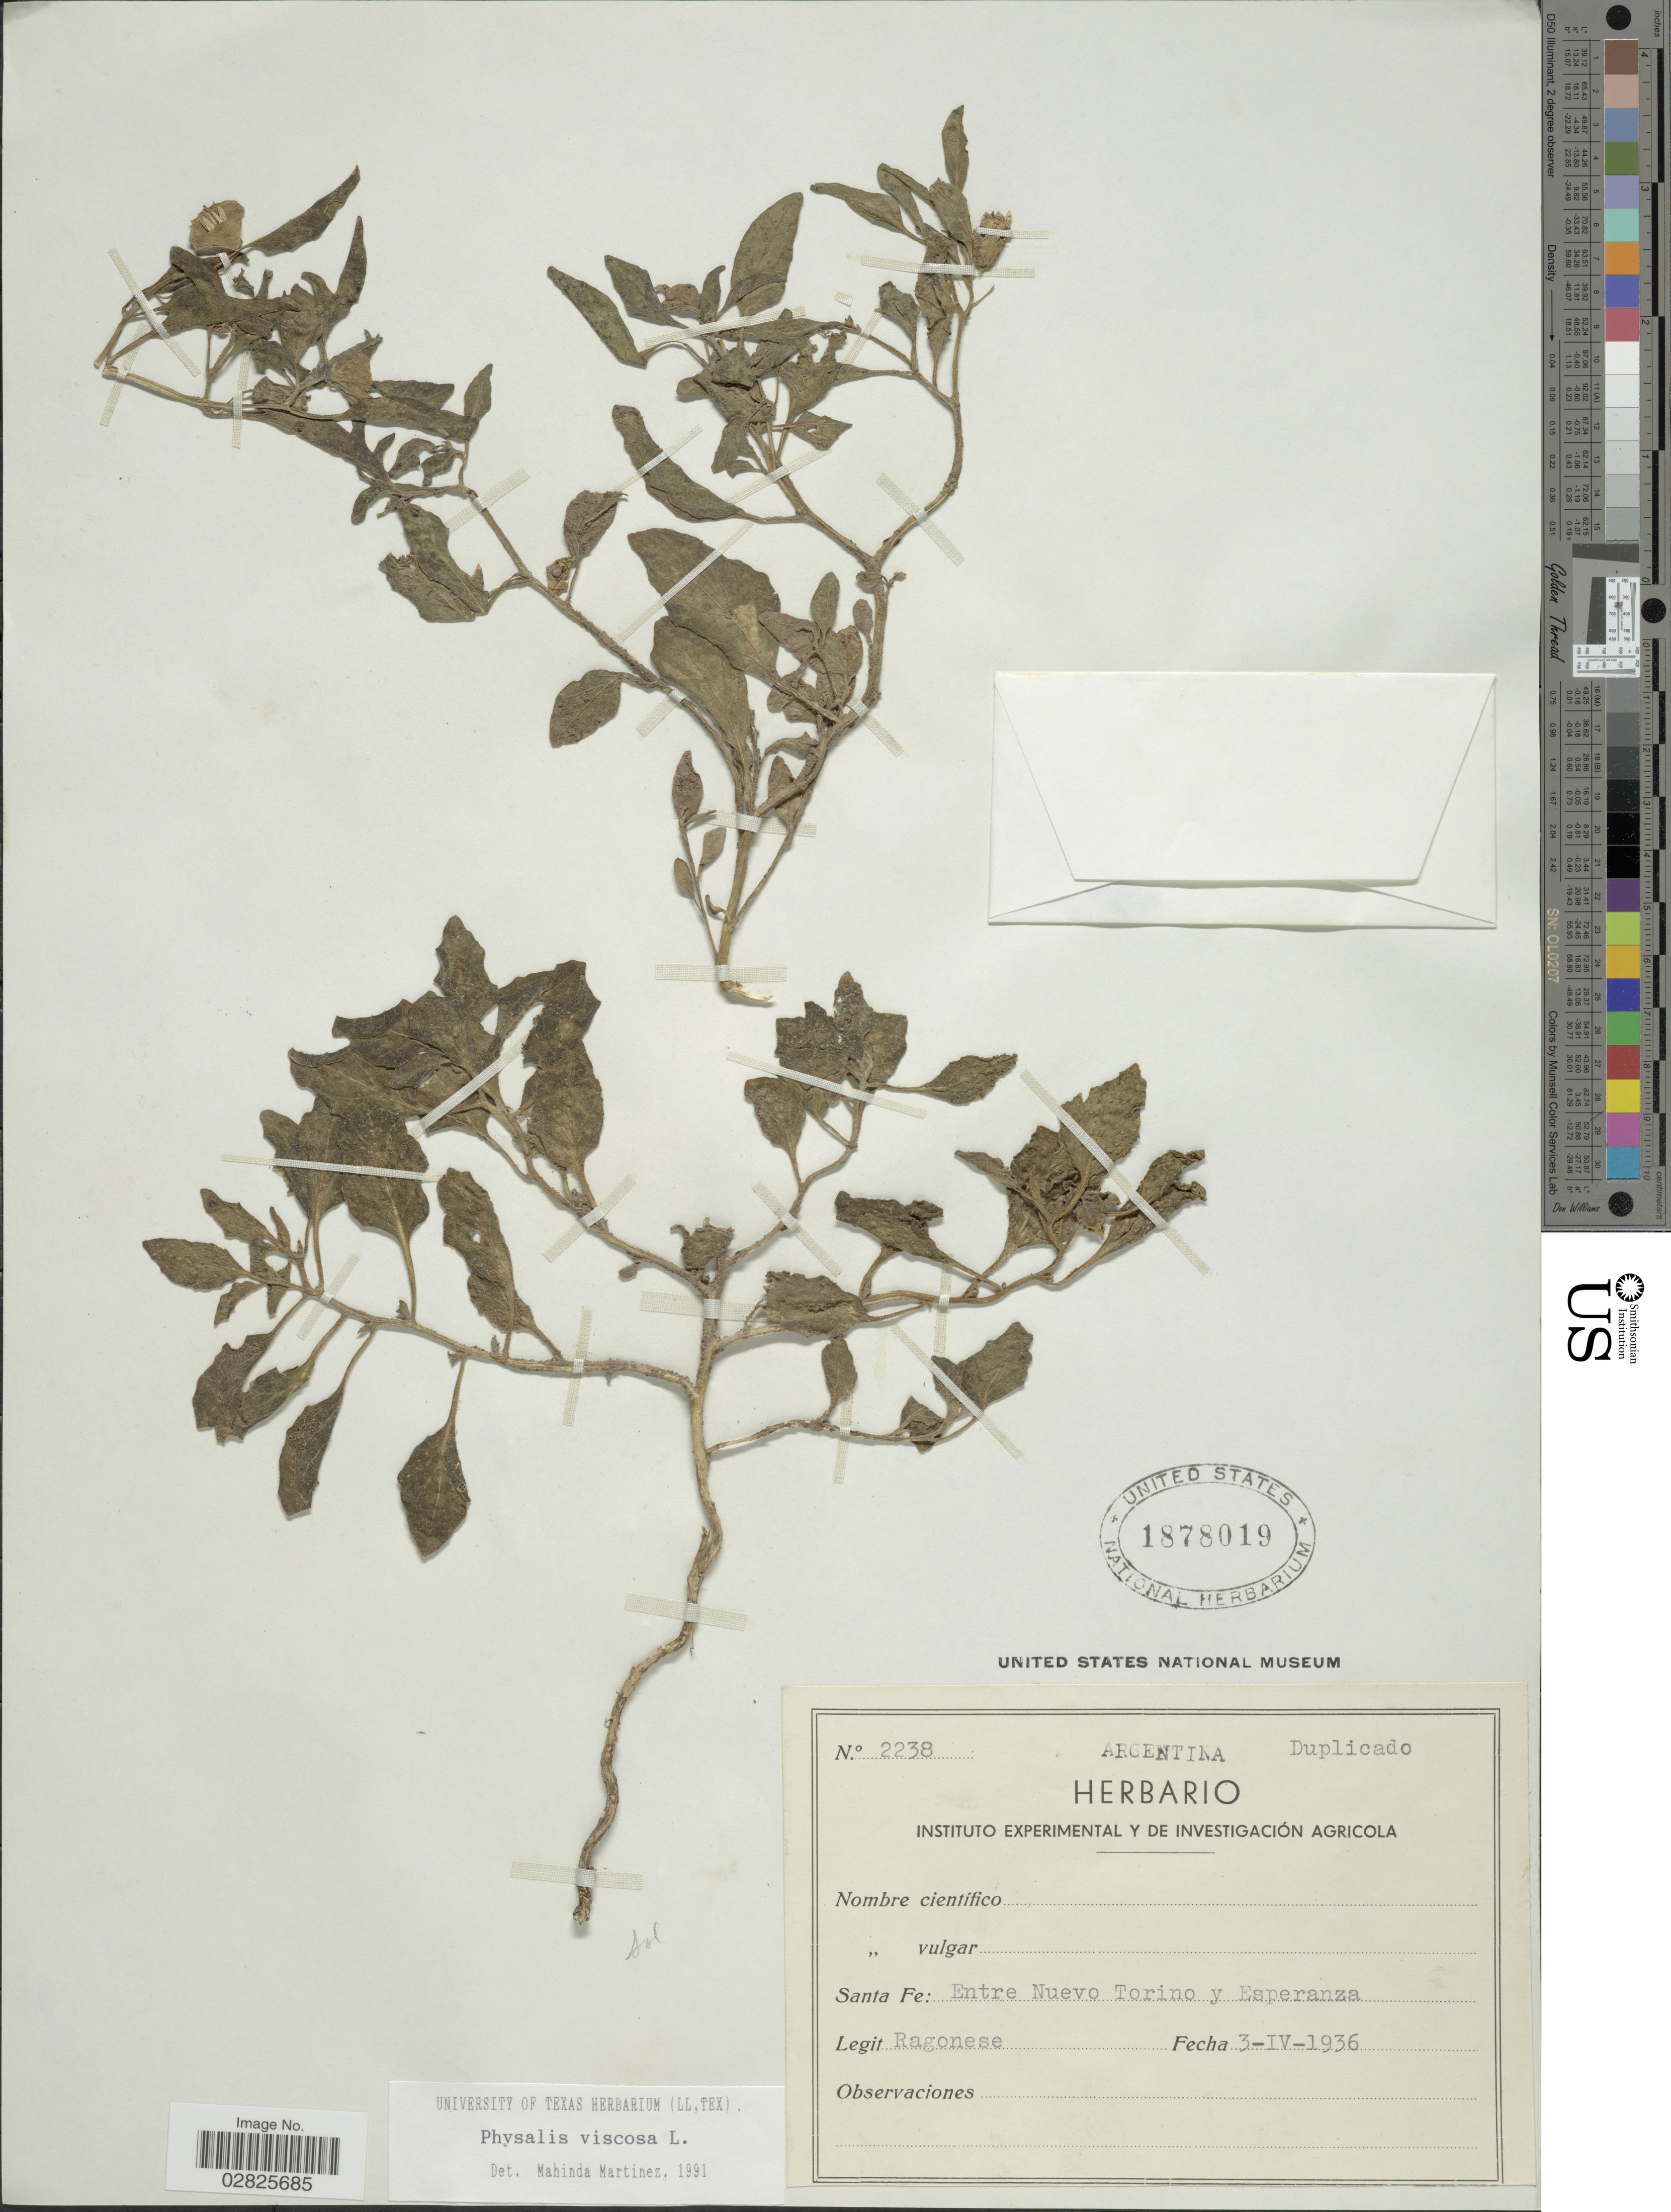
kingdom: Plantae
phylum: Tracheophyta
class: Magnoliopsida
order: Solanales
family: Solanaceae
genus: Physalis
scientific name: Physalis viscosa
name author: L.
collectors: Ragonese, --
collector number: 2238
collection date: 1936-06-03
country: Argentina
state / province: Santa Fe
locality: Entre Nuevo Torino y Esperanza.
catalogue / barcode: US 1878019